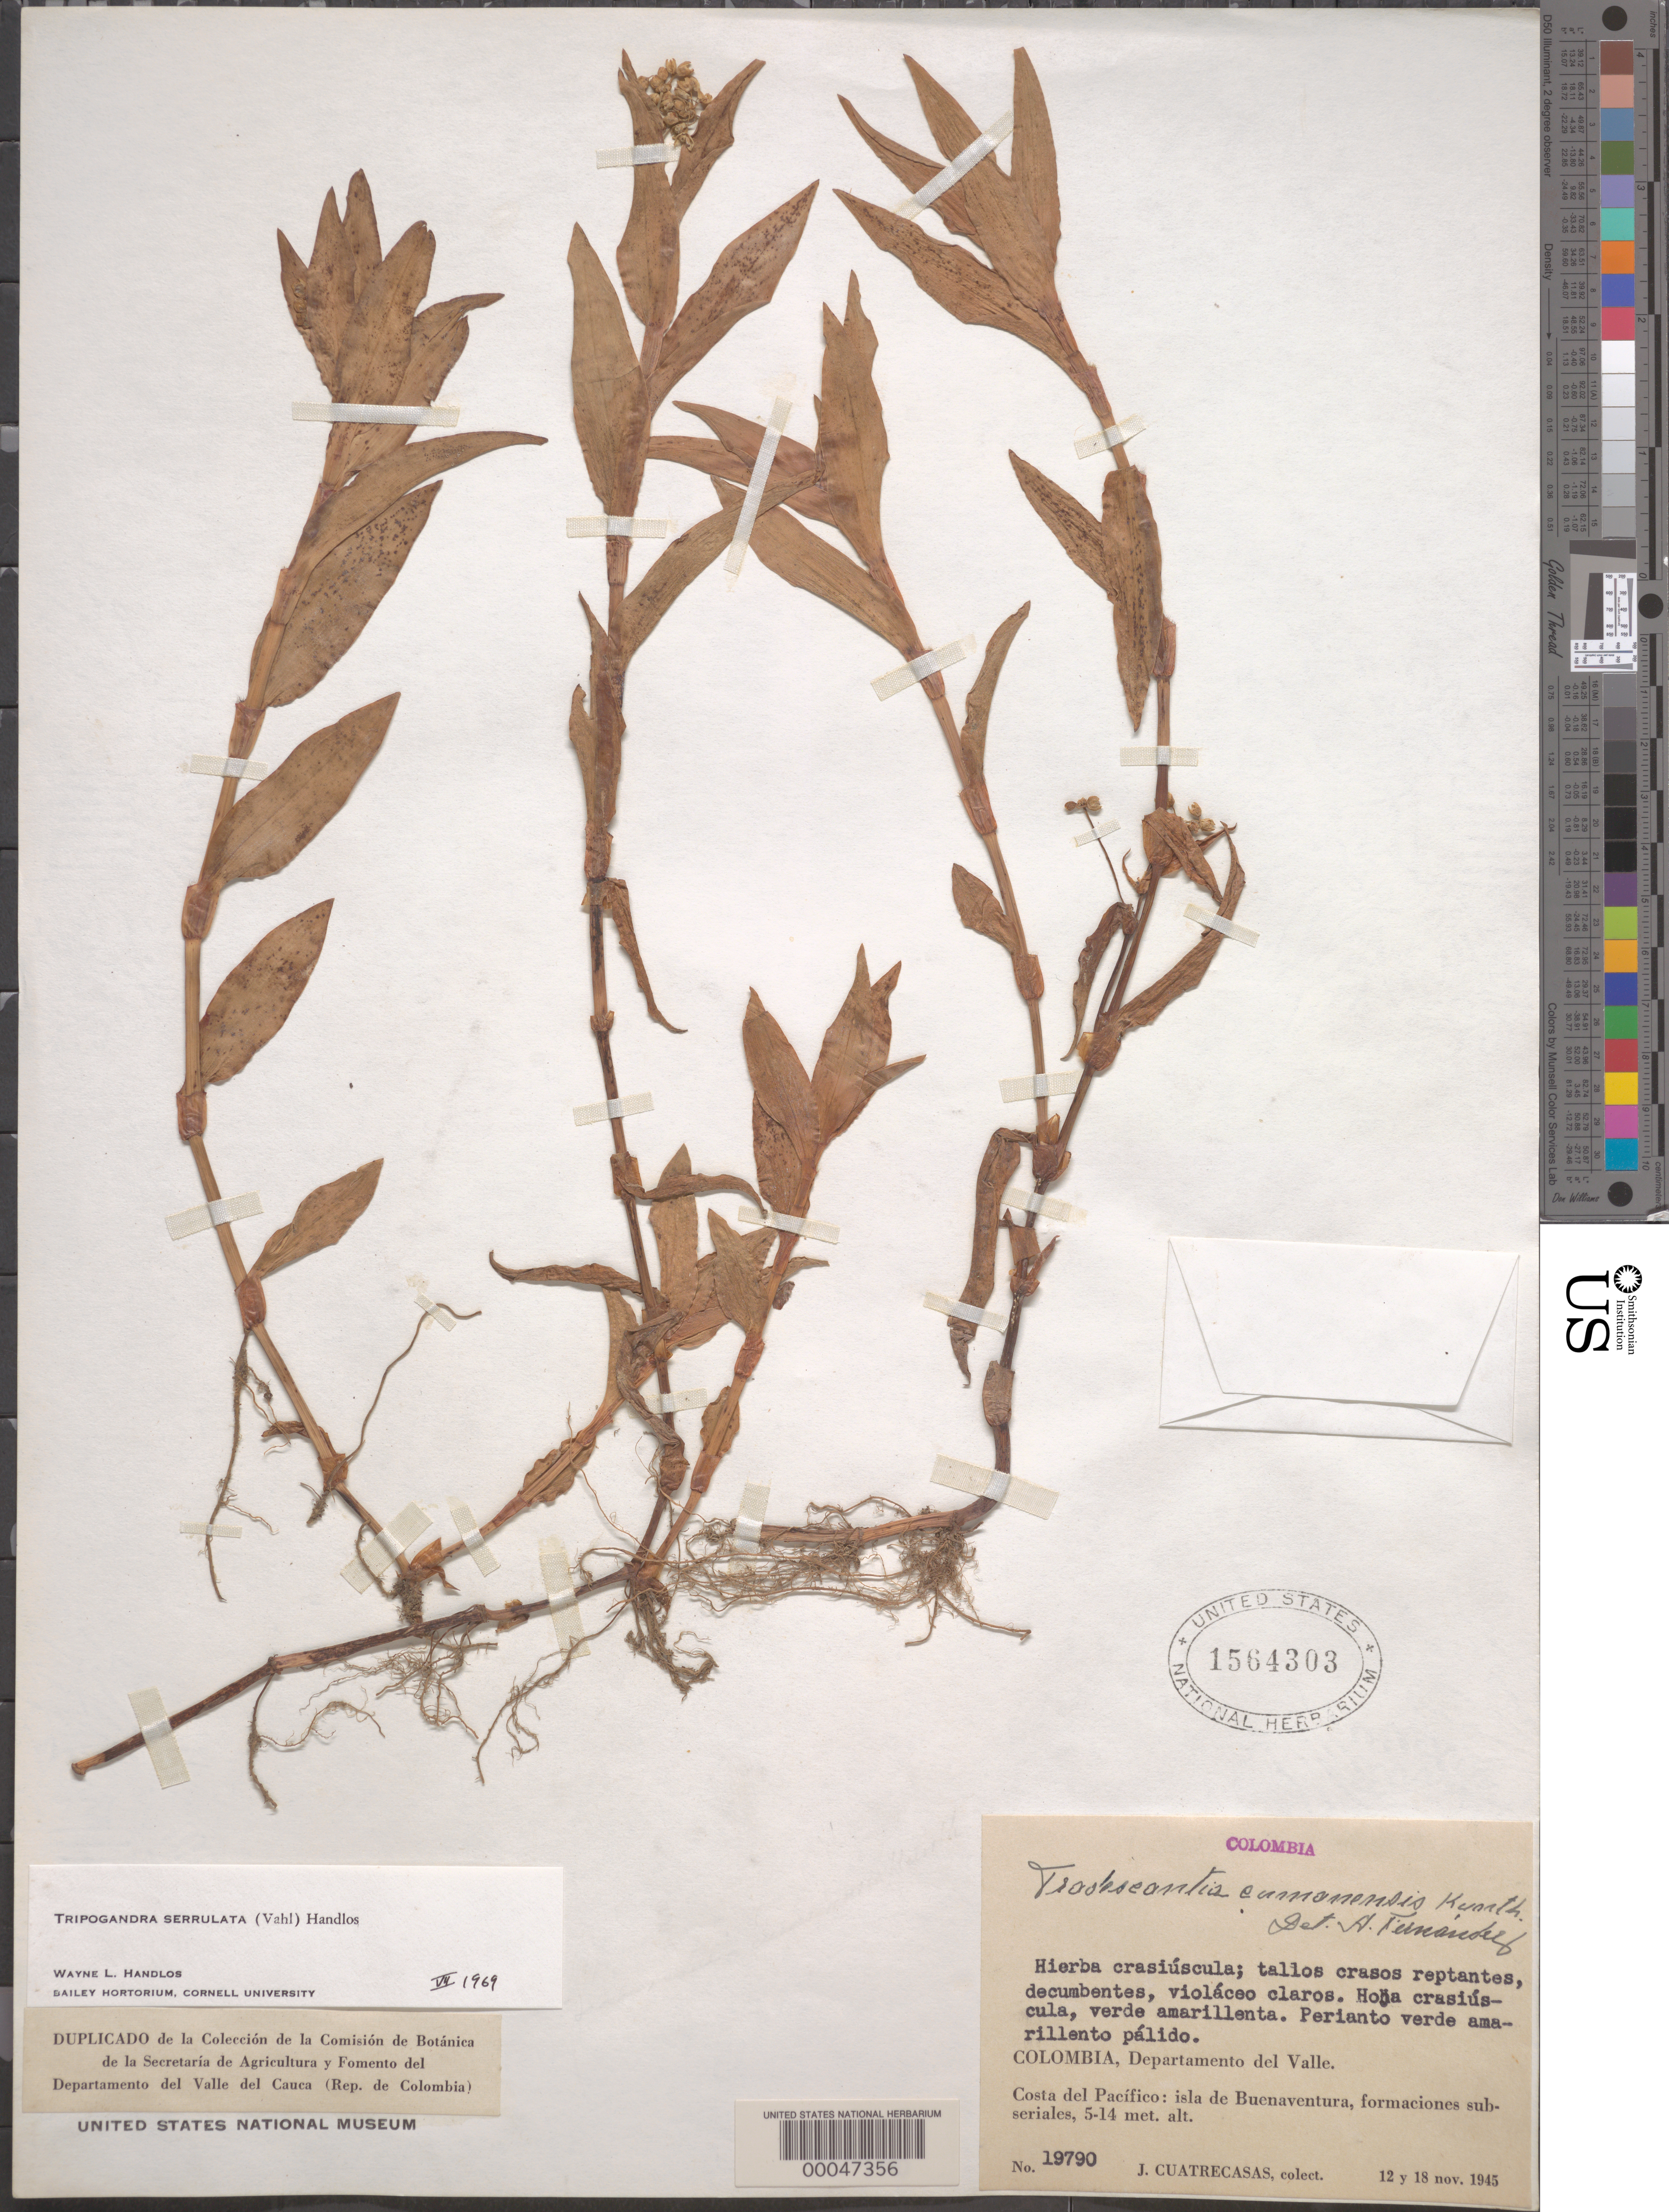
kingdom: Plantae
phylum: Tracheophyta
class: Liliopsida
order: Commelinales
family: Commelinaceae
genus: Tripogandra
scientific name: Tripogandra serrulata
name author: (Vahl) Handlos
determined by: Handlos, W. L.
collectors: J. Cuatrecasas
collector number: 19790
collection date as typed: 12 Nov 1945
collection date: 1945-11-12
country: Colombia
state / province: Valle del Cauca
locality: Buena Ventura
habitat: Coast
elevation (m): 5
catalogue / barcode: US 1564303